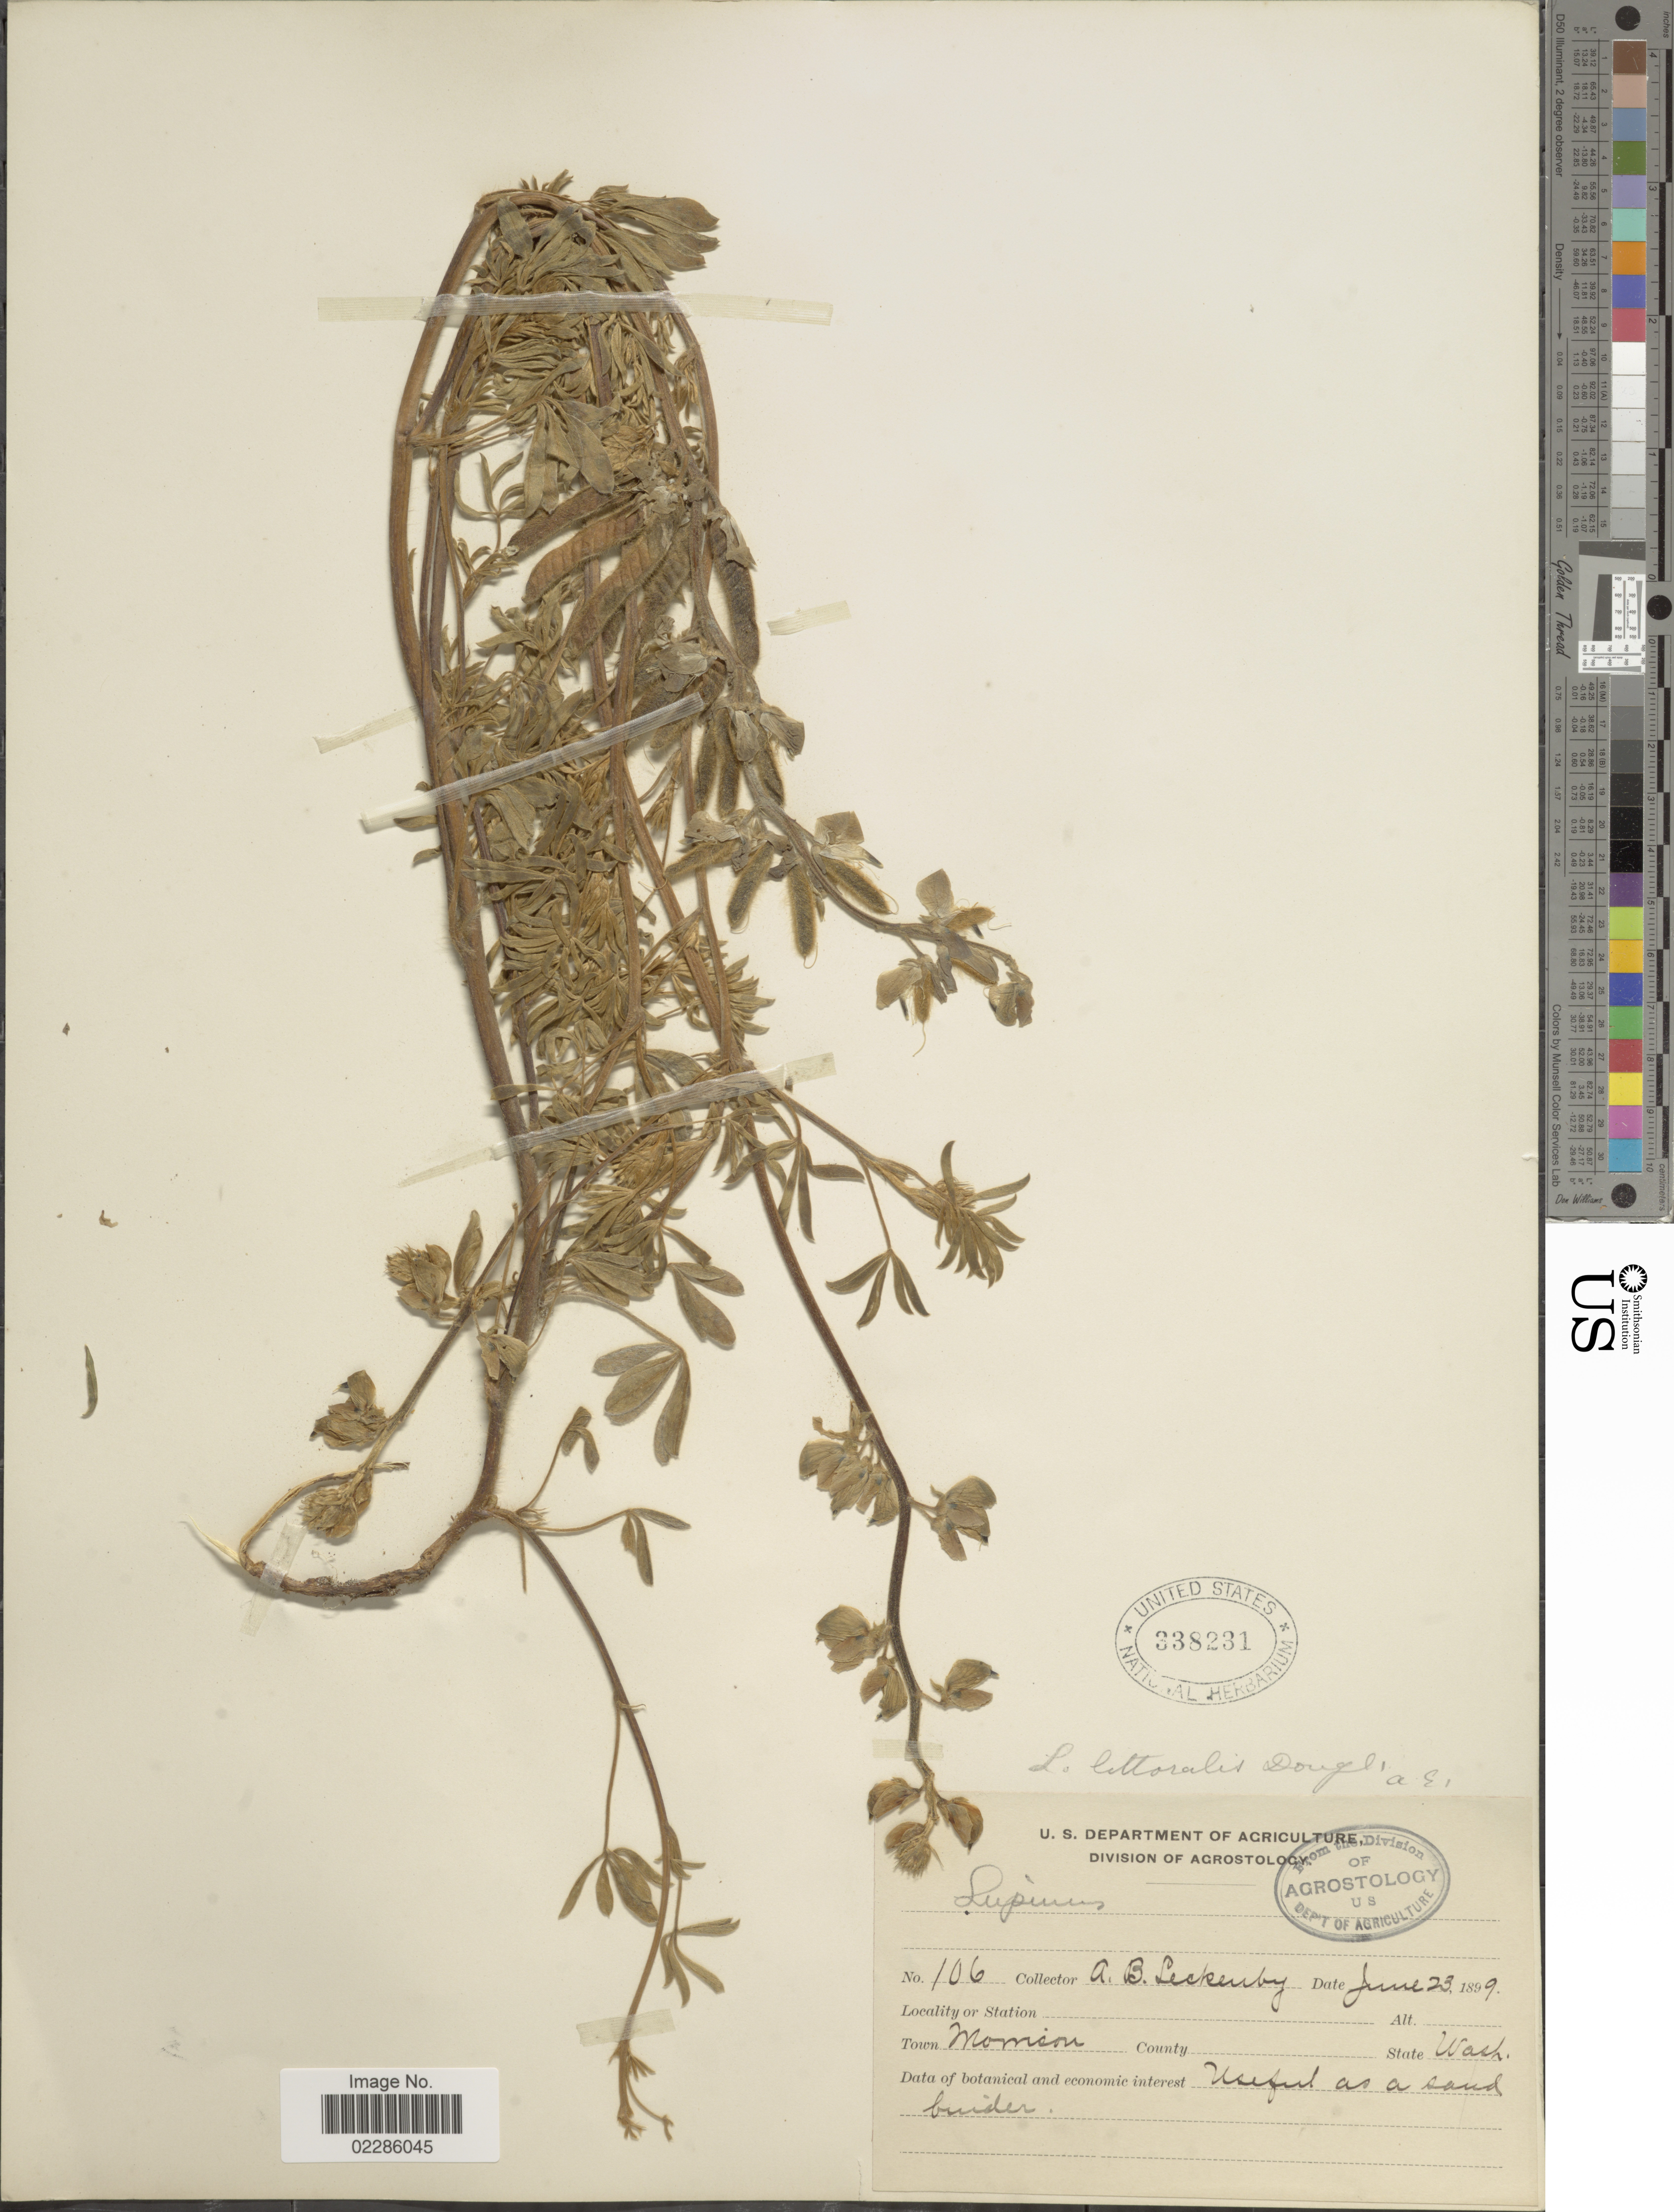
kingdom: Plantae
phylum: Tracheophyta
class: Magnoliopsida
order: Fabales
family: Fabaceae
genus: Lupinus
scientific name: Lupinus littoralis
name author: Douglas ex Lindl.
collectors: A. Leckenby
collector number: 106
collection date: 1899-06-23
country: United States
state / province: Washington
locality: Momson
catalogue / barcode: US 338231